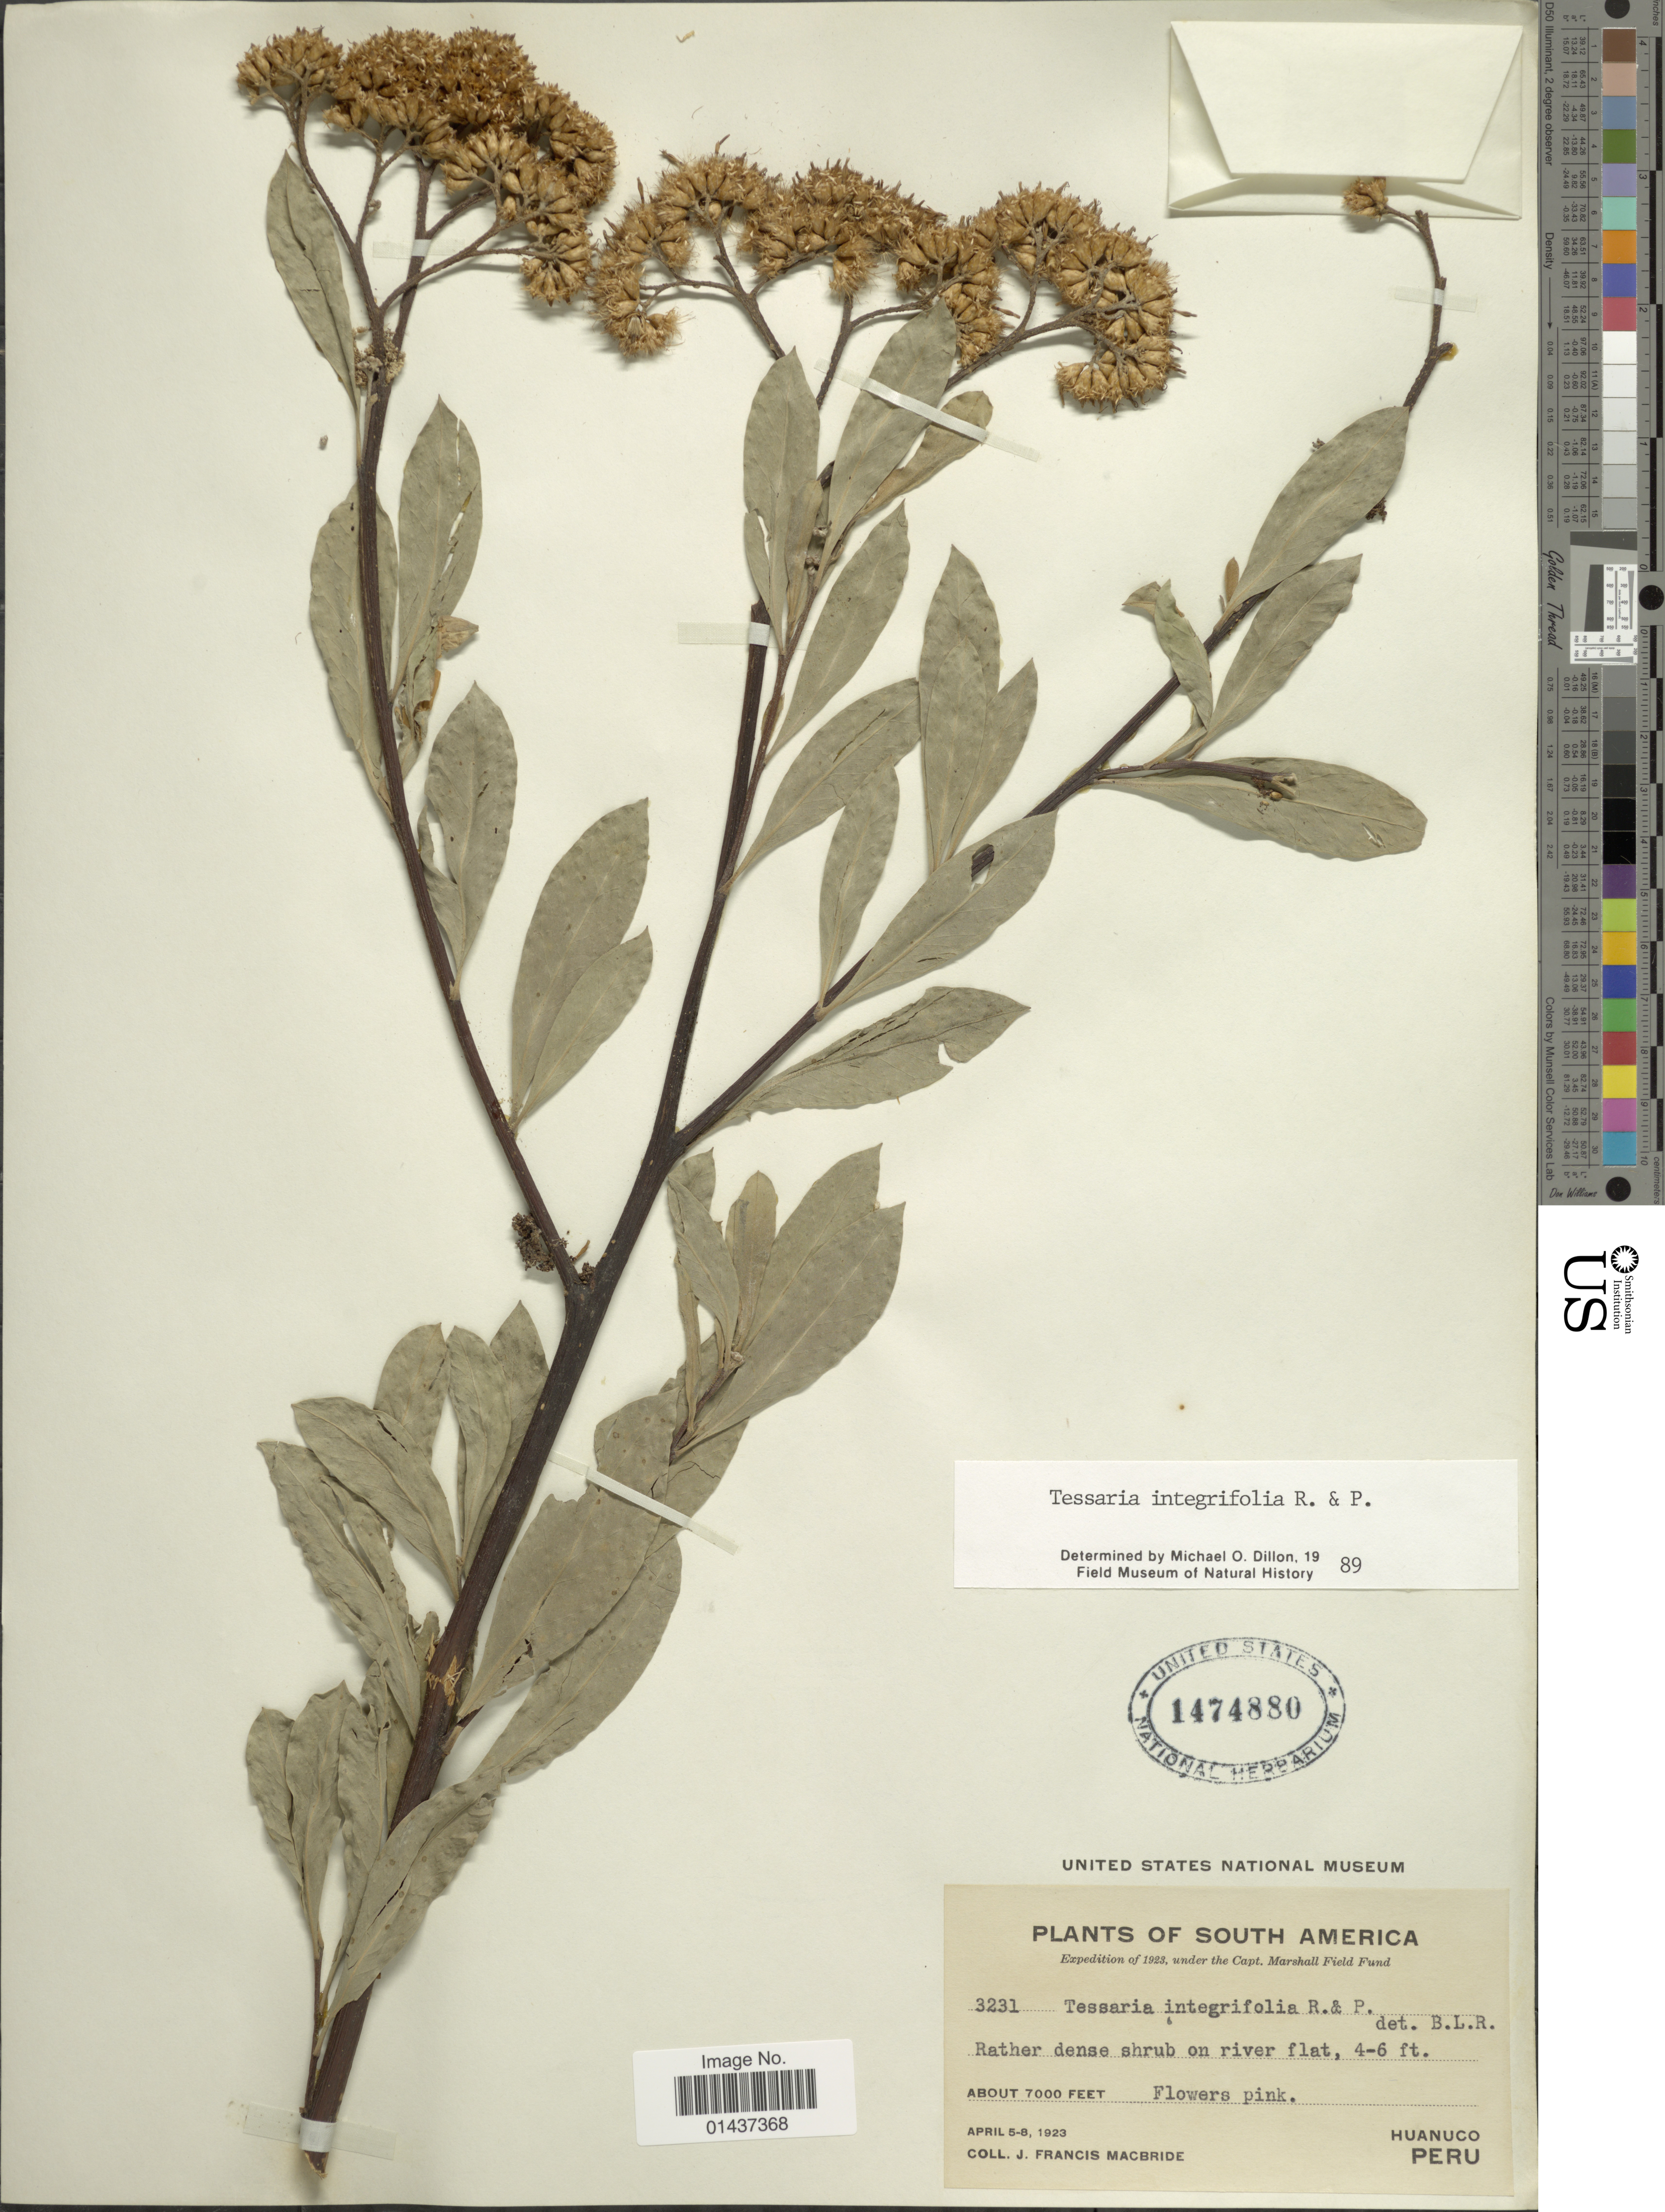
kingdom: Plantae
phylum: Tracheophyta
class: Magnoliopsida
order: Asterales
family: Asteraceae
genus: Tessaria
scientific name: Tessaria integrifolia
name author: Ruiz & Pav.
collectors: J. F. Macbride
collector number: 3231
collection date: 1923-04-05/1923-04-08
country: Peru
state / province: Huánuco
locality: Rather dense shrub on river flat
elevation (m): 2134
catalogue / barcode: US 1474880